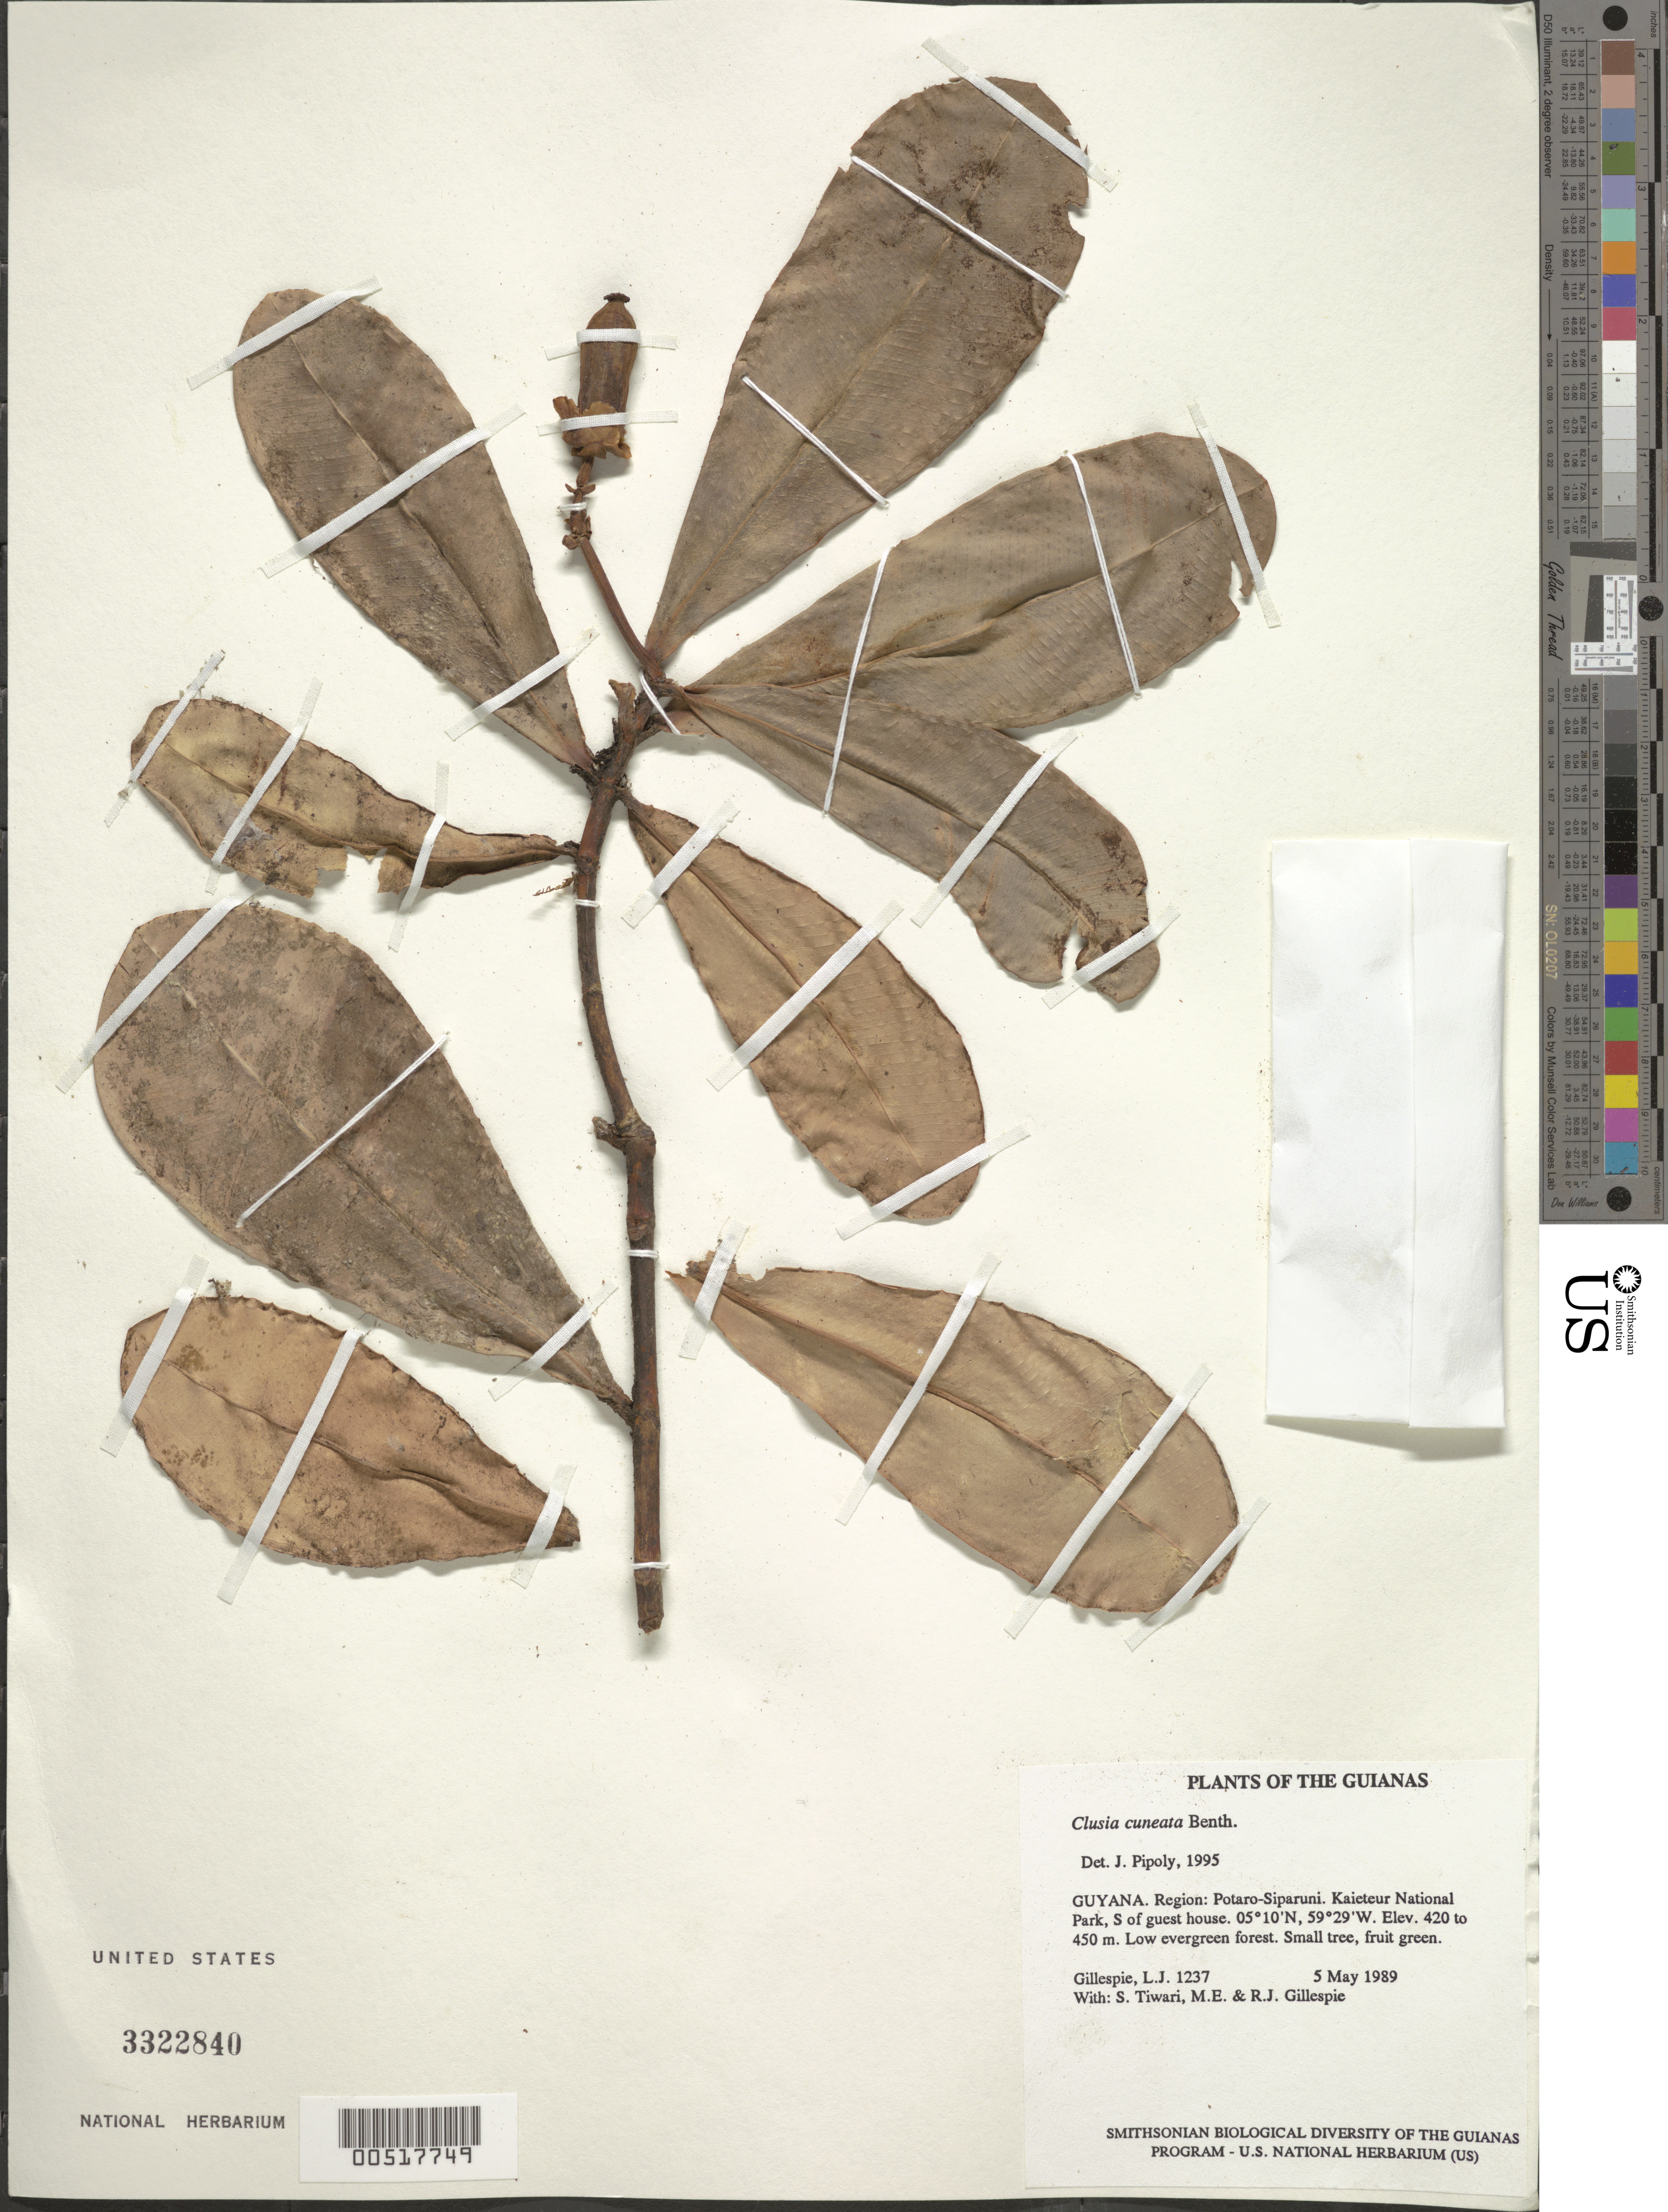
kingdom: Plantae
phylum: Tracheophyta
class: Magnoliopsida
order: Malpighiales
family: Clusiaceae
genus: Clusia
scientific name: Clusia cuneata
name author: Benth.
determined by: Pipoly, J. J., III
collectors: L. J. Gillespie, S. Tiwari, M. Gillespie & R. Gillespie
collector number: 1237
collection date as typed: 5 May 1989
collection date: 1989-05-05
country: Guyana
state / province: Potaro-Siparuni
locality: Kaieteur National Park, S of guest house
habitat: Low evergreen forest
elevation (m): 420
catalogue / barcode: US 3322840